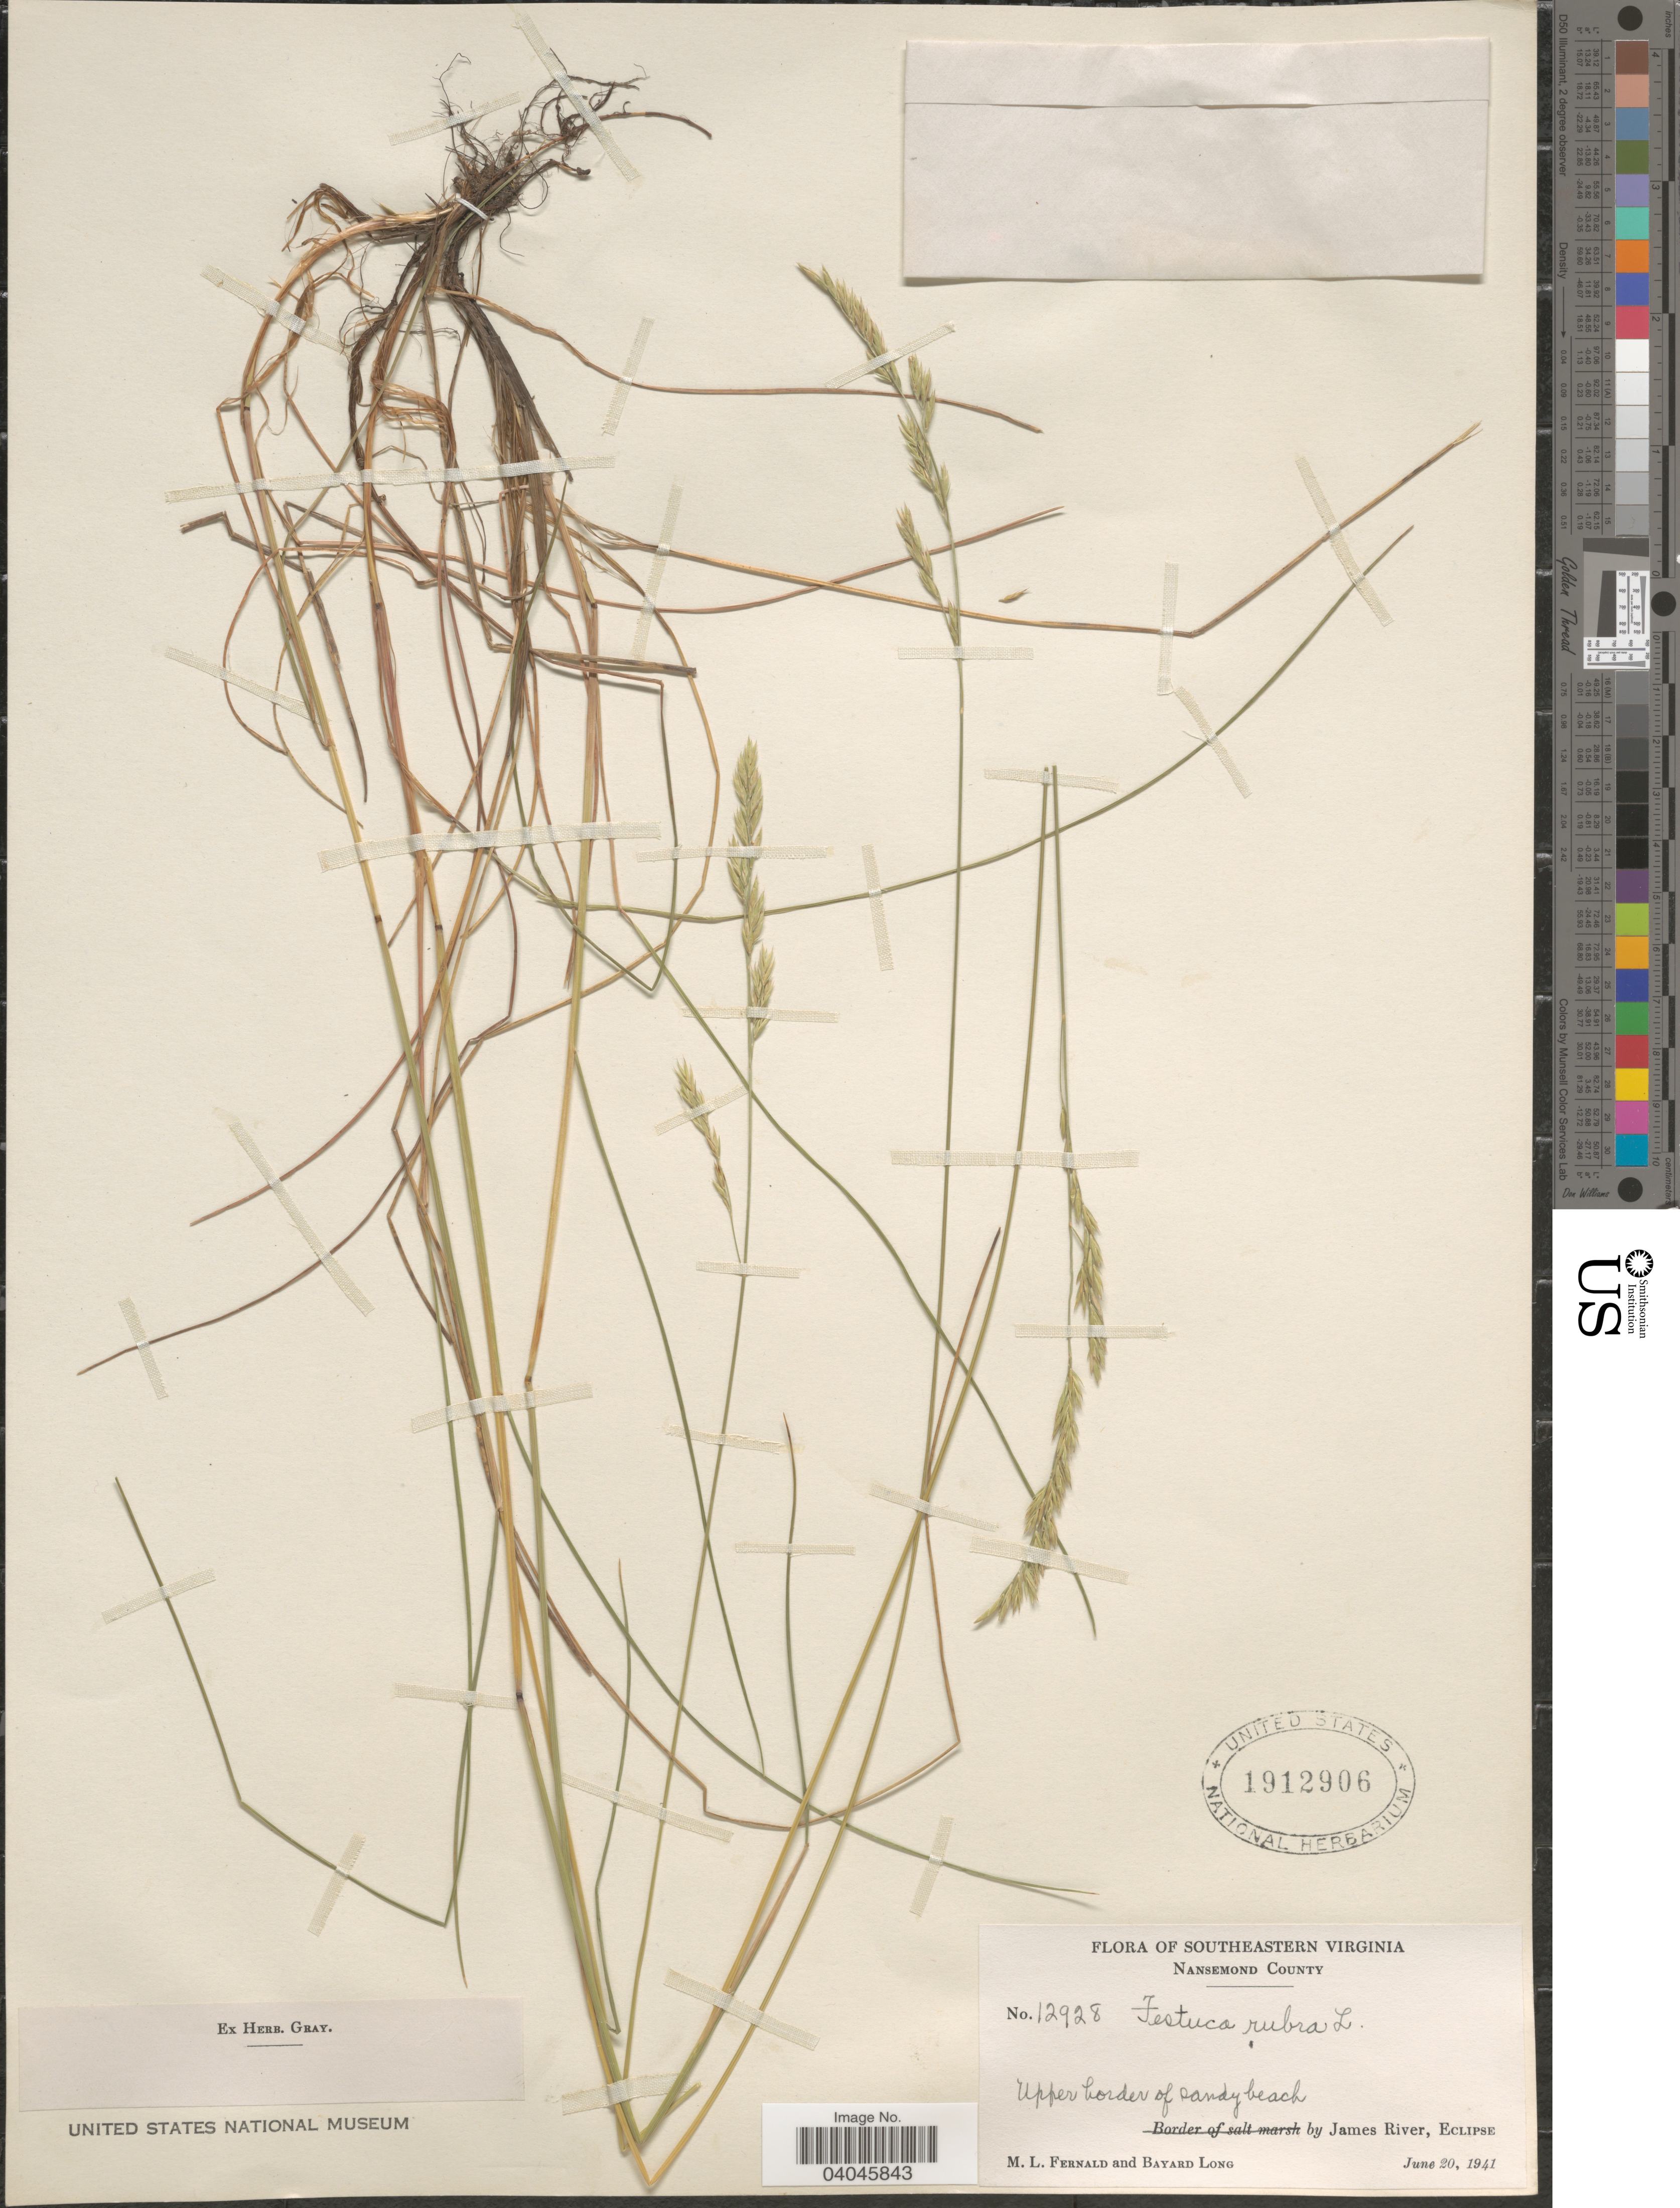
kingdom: Plantae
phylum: Tracheophyta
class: Liliopsida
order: Poales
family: Poaceae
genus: Festuca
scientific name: Festuca rubra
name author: L.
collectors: M. L. Fernald & B. Long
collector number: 12928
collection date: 1941-06-20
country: United States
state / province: Virginia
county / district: City of Suffolk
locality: Southeastern Virginia. Nansemond County. Upper border of sandy beach by James River, Eclipse.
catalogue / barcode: US 1912906